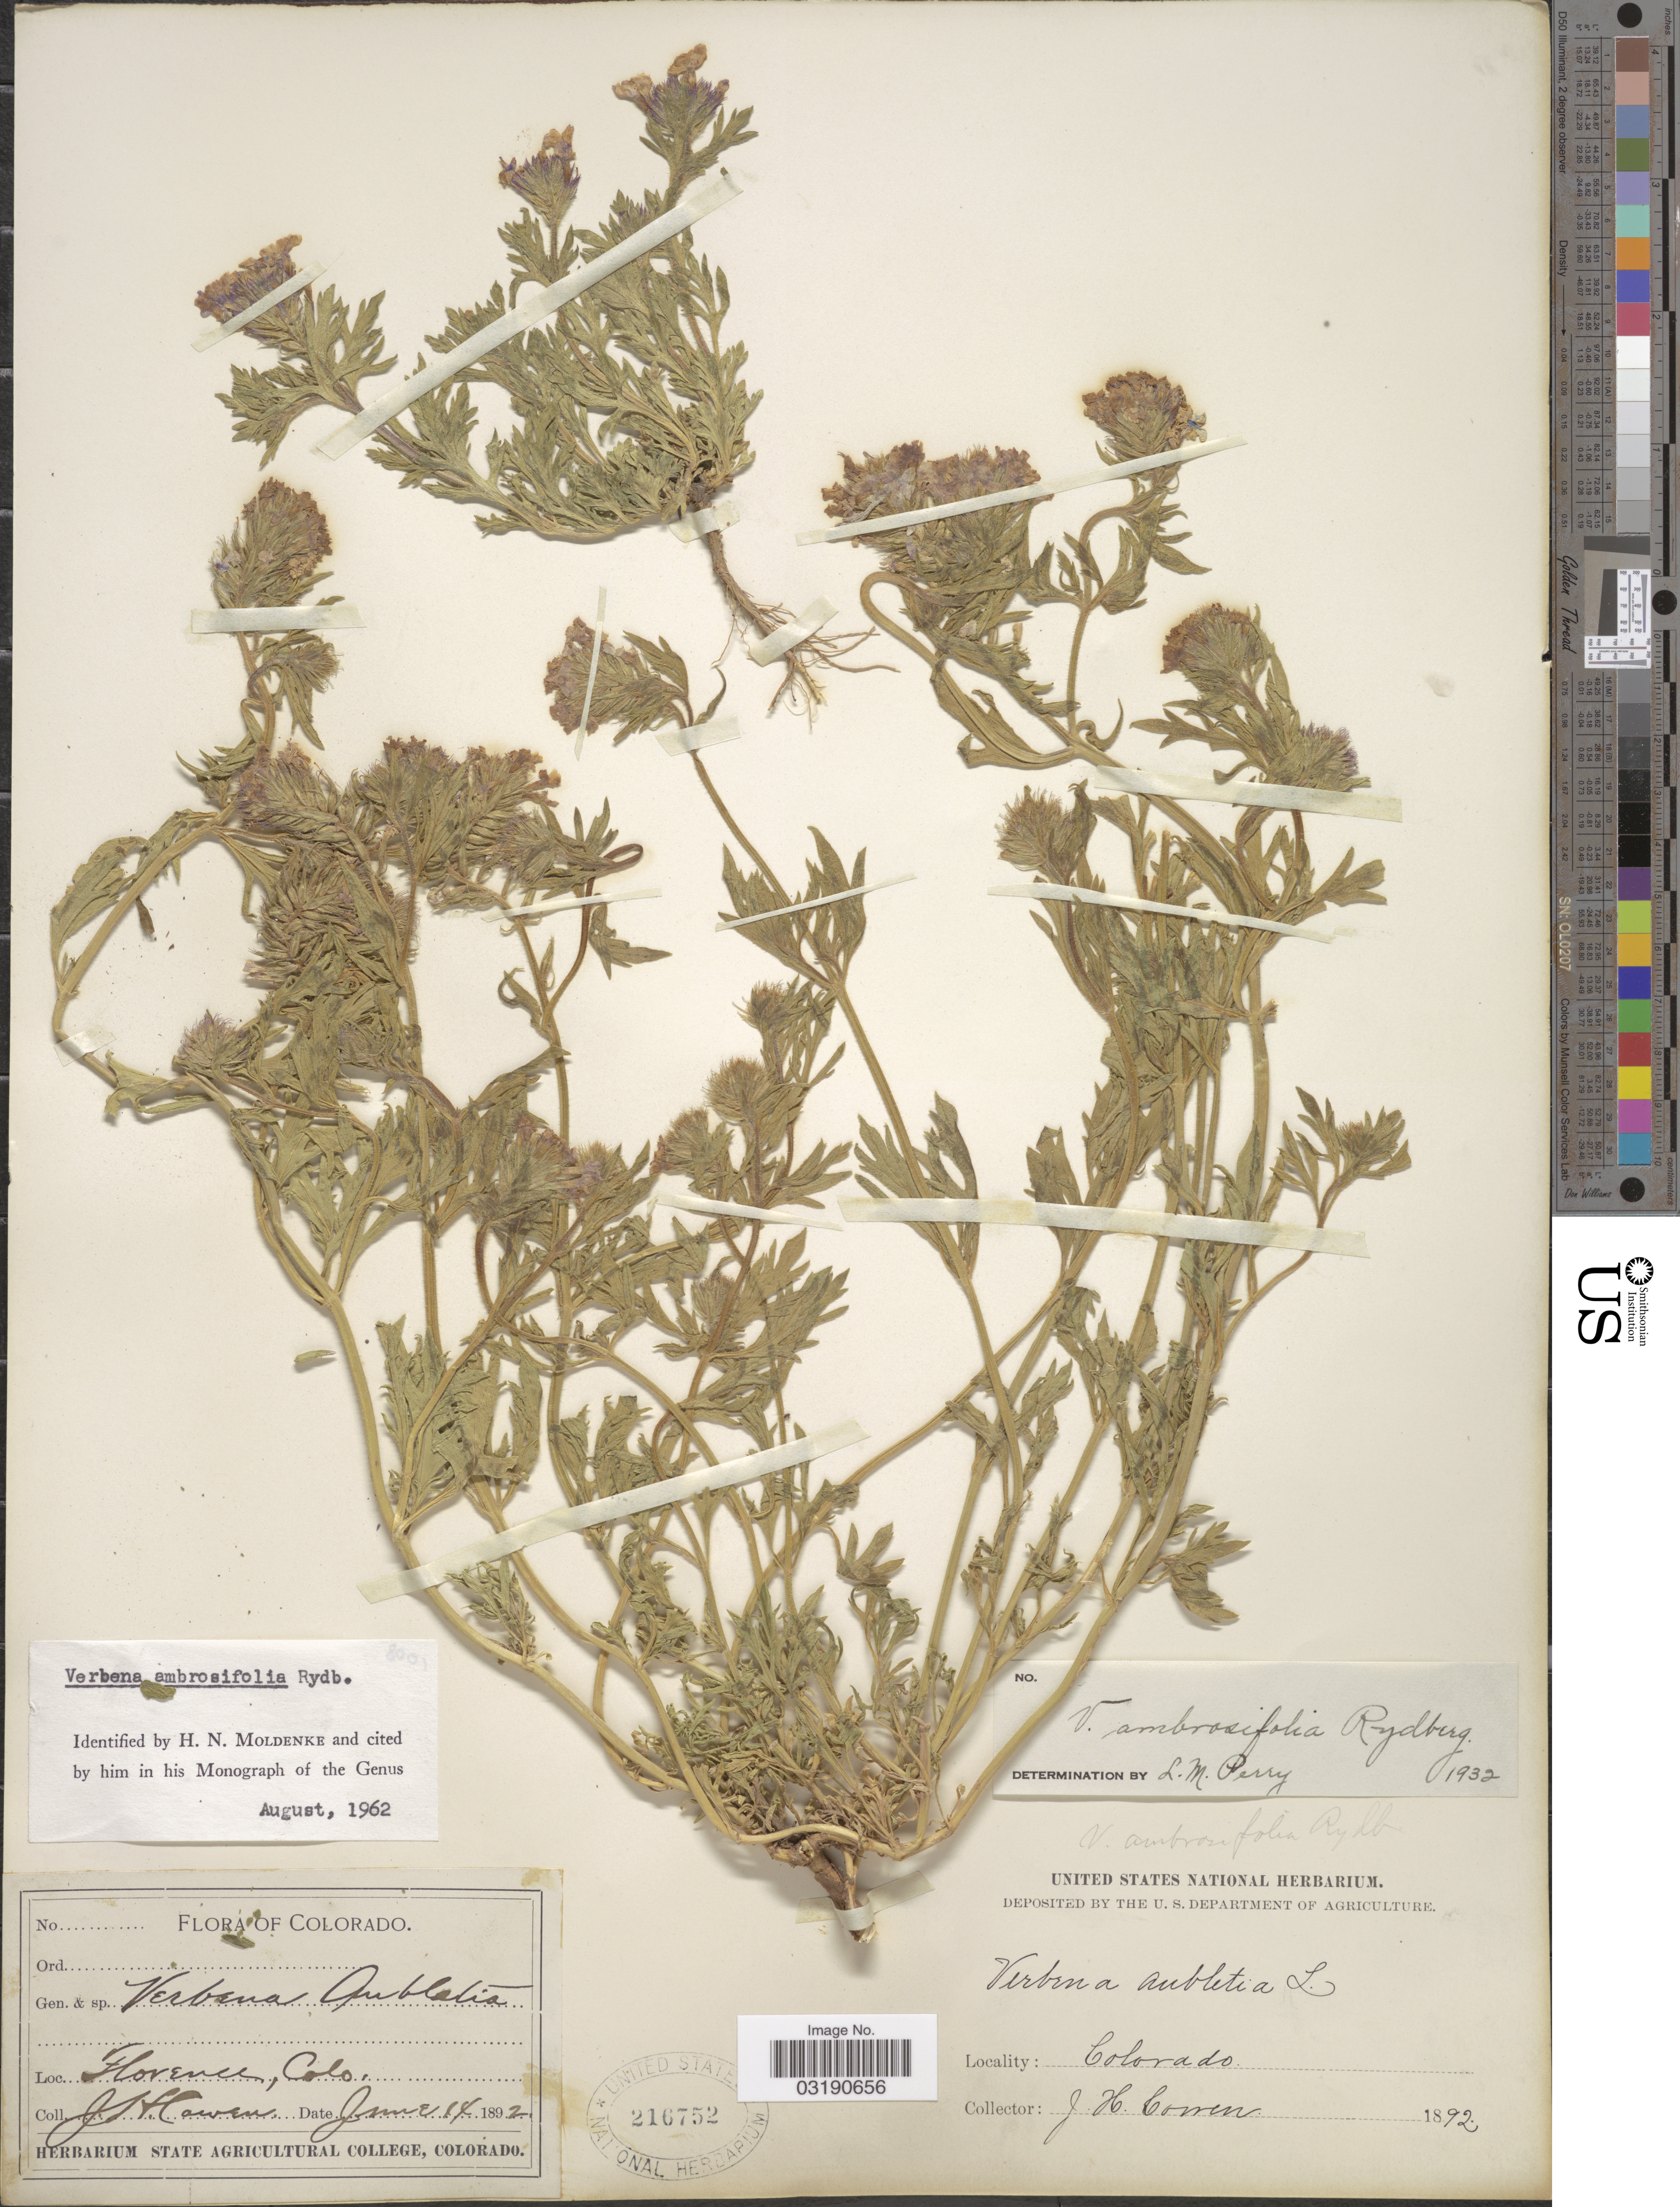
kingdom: Plantae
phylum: Tracheophyta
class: Magnoliopsida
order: Lamiales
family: Verbenaceae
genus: Verbena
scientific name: Verbena ambrosiifolia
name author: Rydb. ex Small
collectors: J. H. Cowen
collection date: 1892-06-14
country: United States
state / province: Colorado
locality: Florence.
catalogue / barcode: US 216752